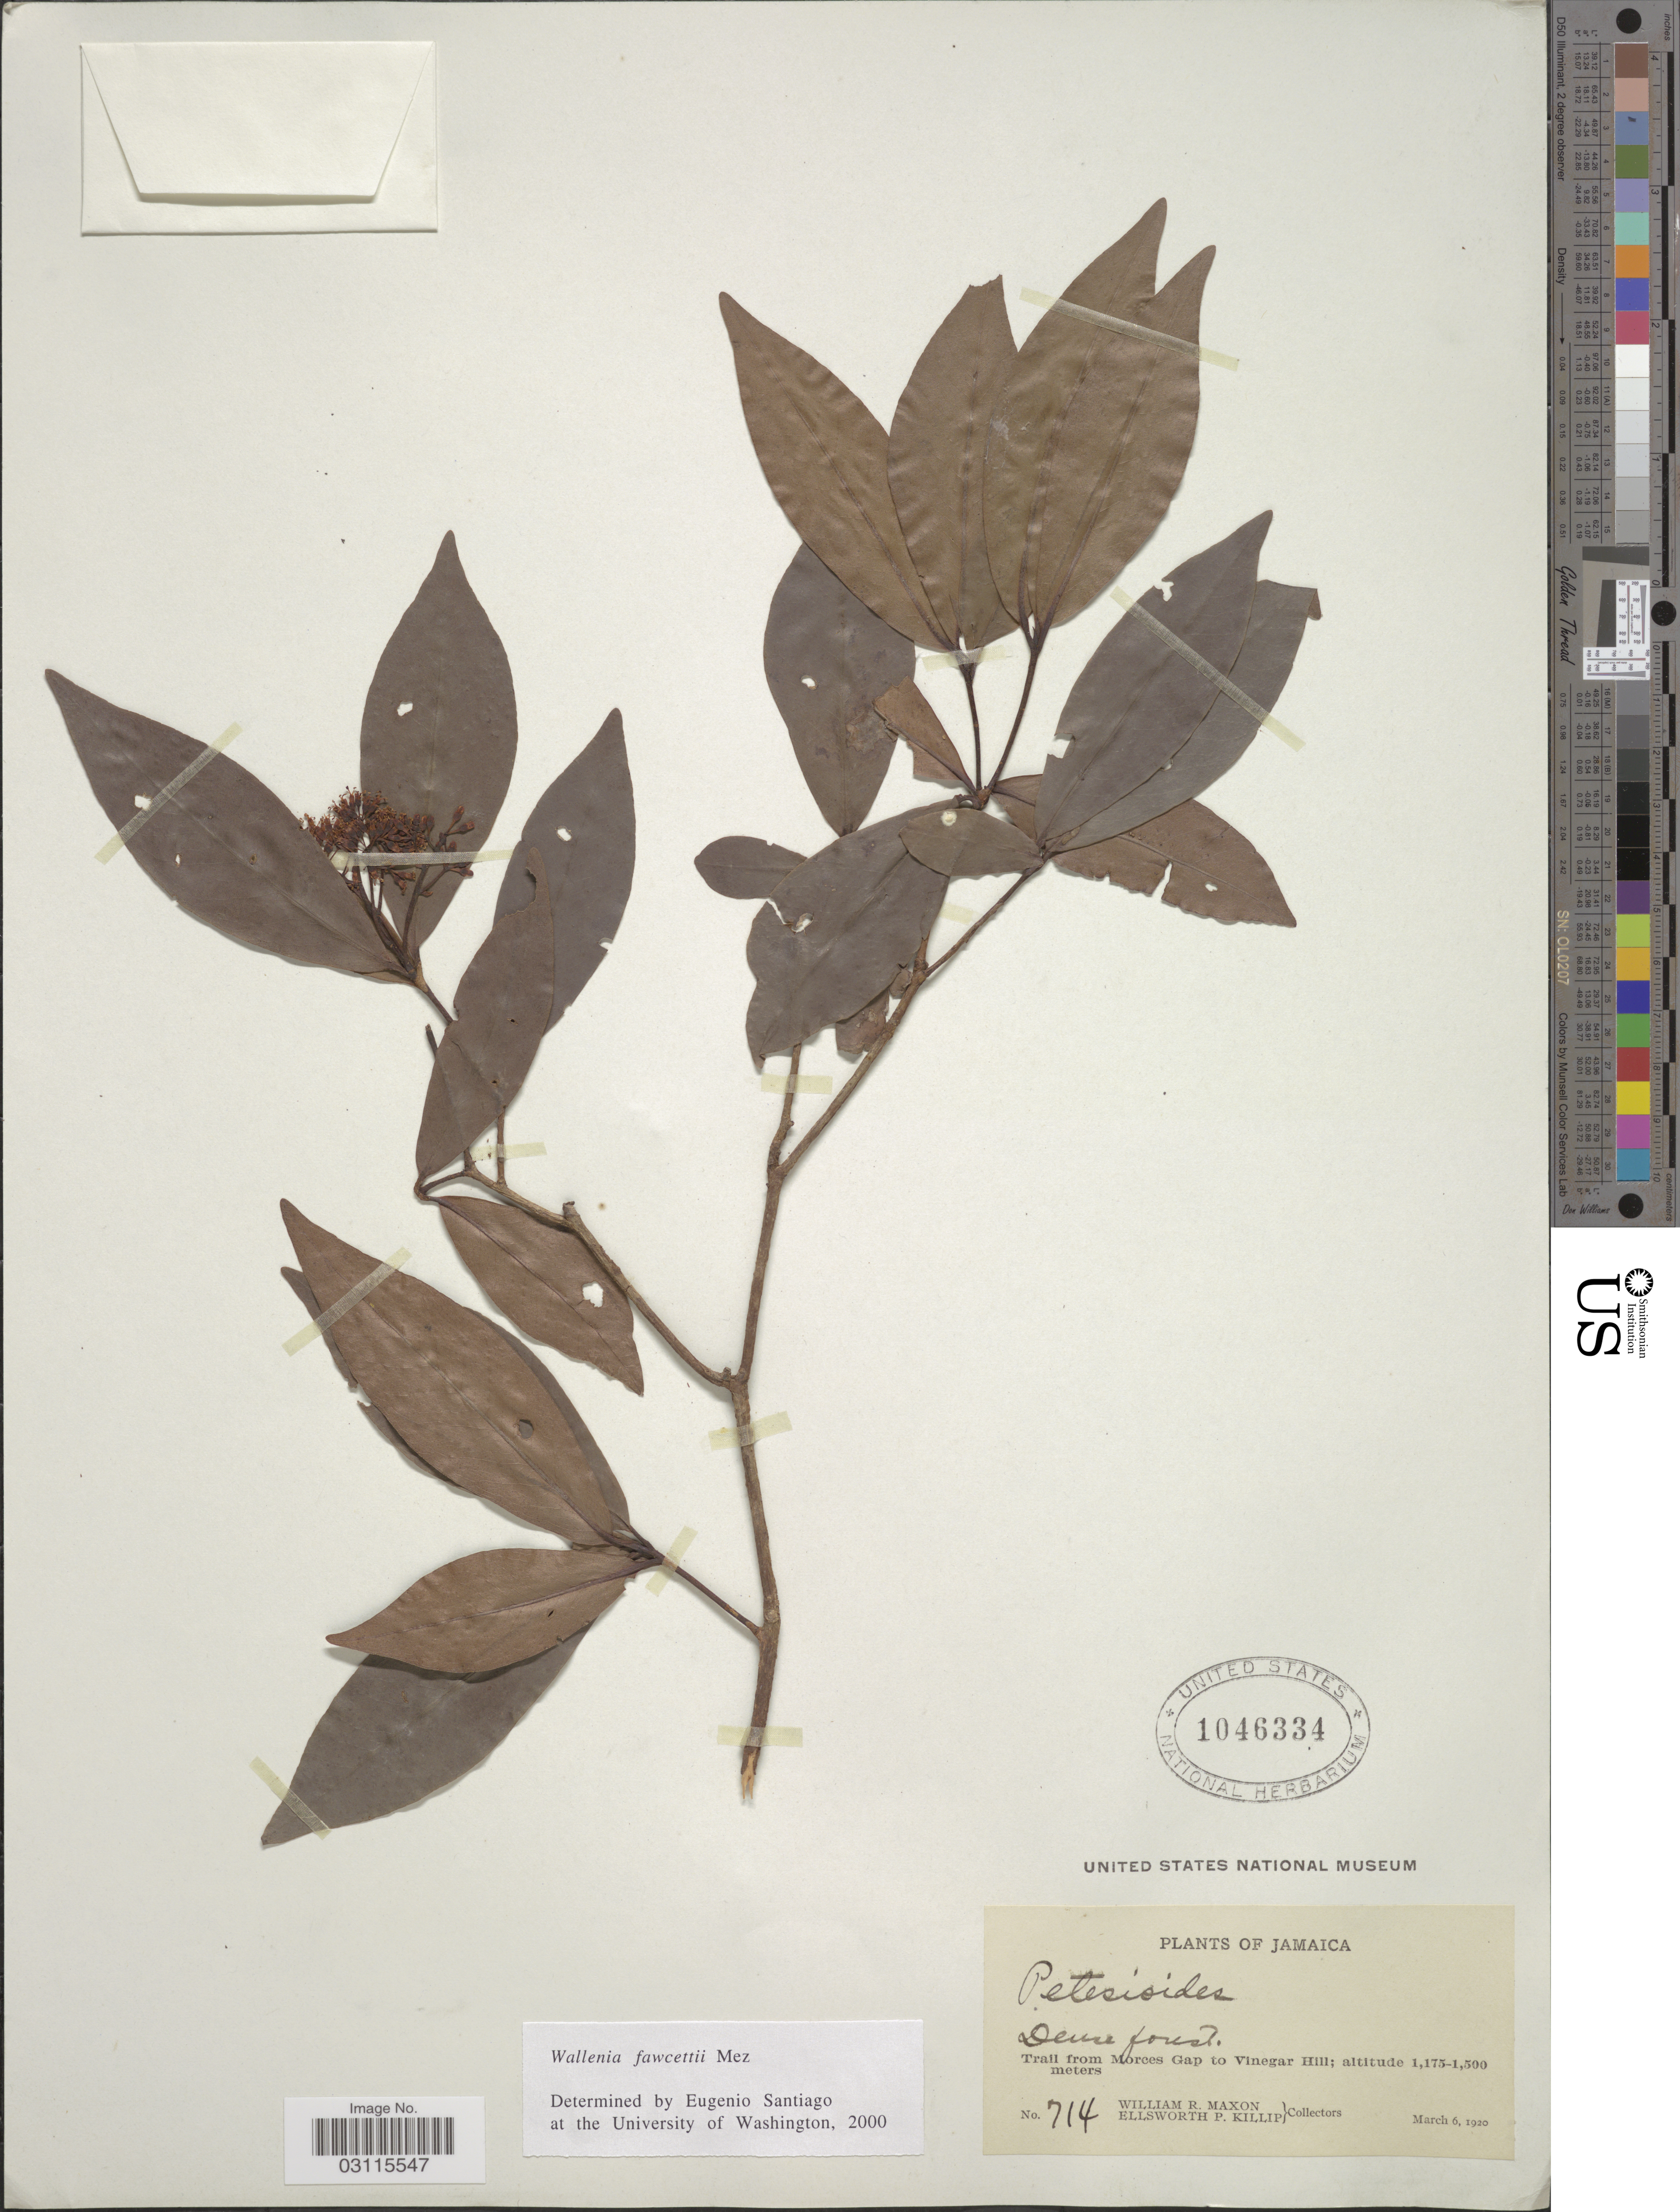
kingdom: Plantae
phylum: Tracheophyta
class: Magnoliopsida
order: Ericales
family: Primulaceae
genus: Wallenia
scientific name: Wallenia fawcettii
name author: Mez in Urb.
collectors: W. R. Maxon & E. P. Killip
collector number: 714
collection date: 1920-03-06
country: Jamaica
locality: Trail from Morces Gap to Vinegar Hill.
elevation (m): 1175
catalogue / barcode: US 1046334